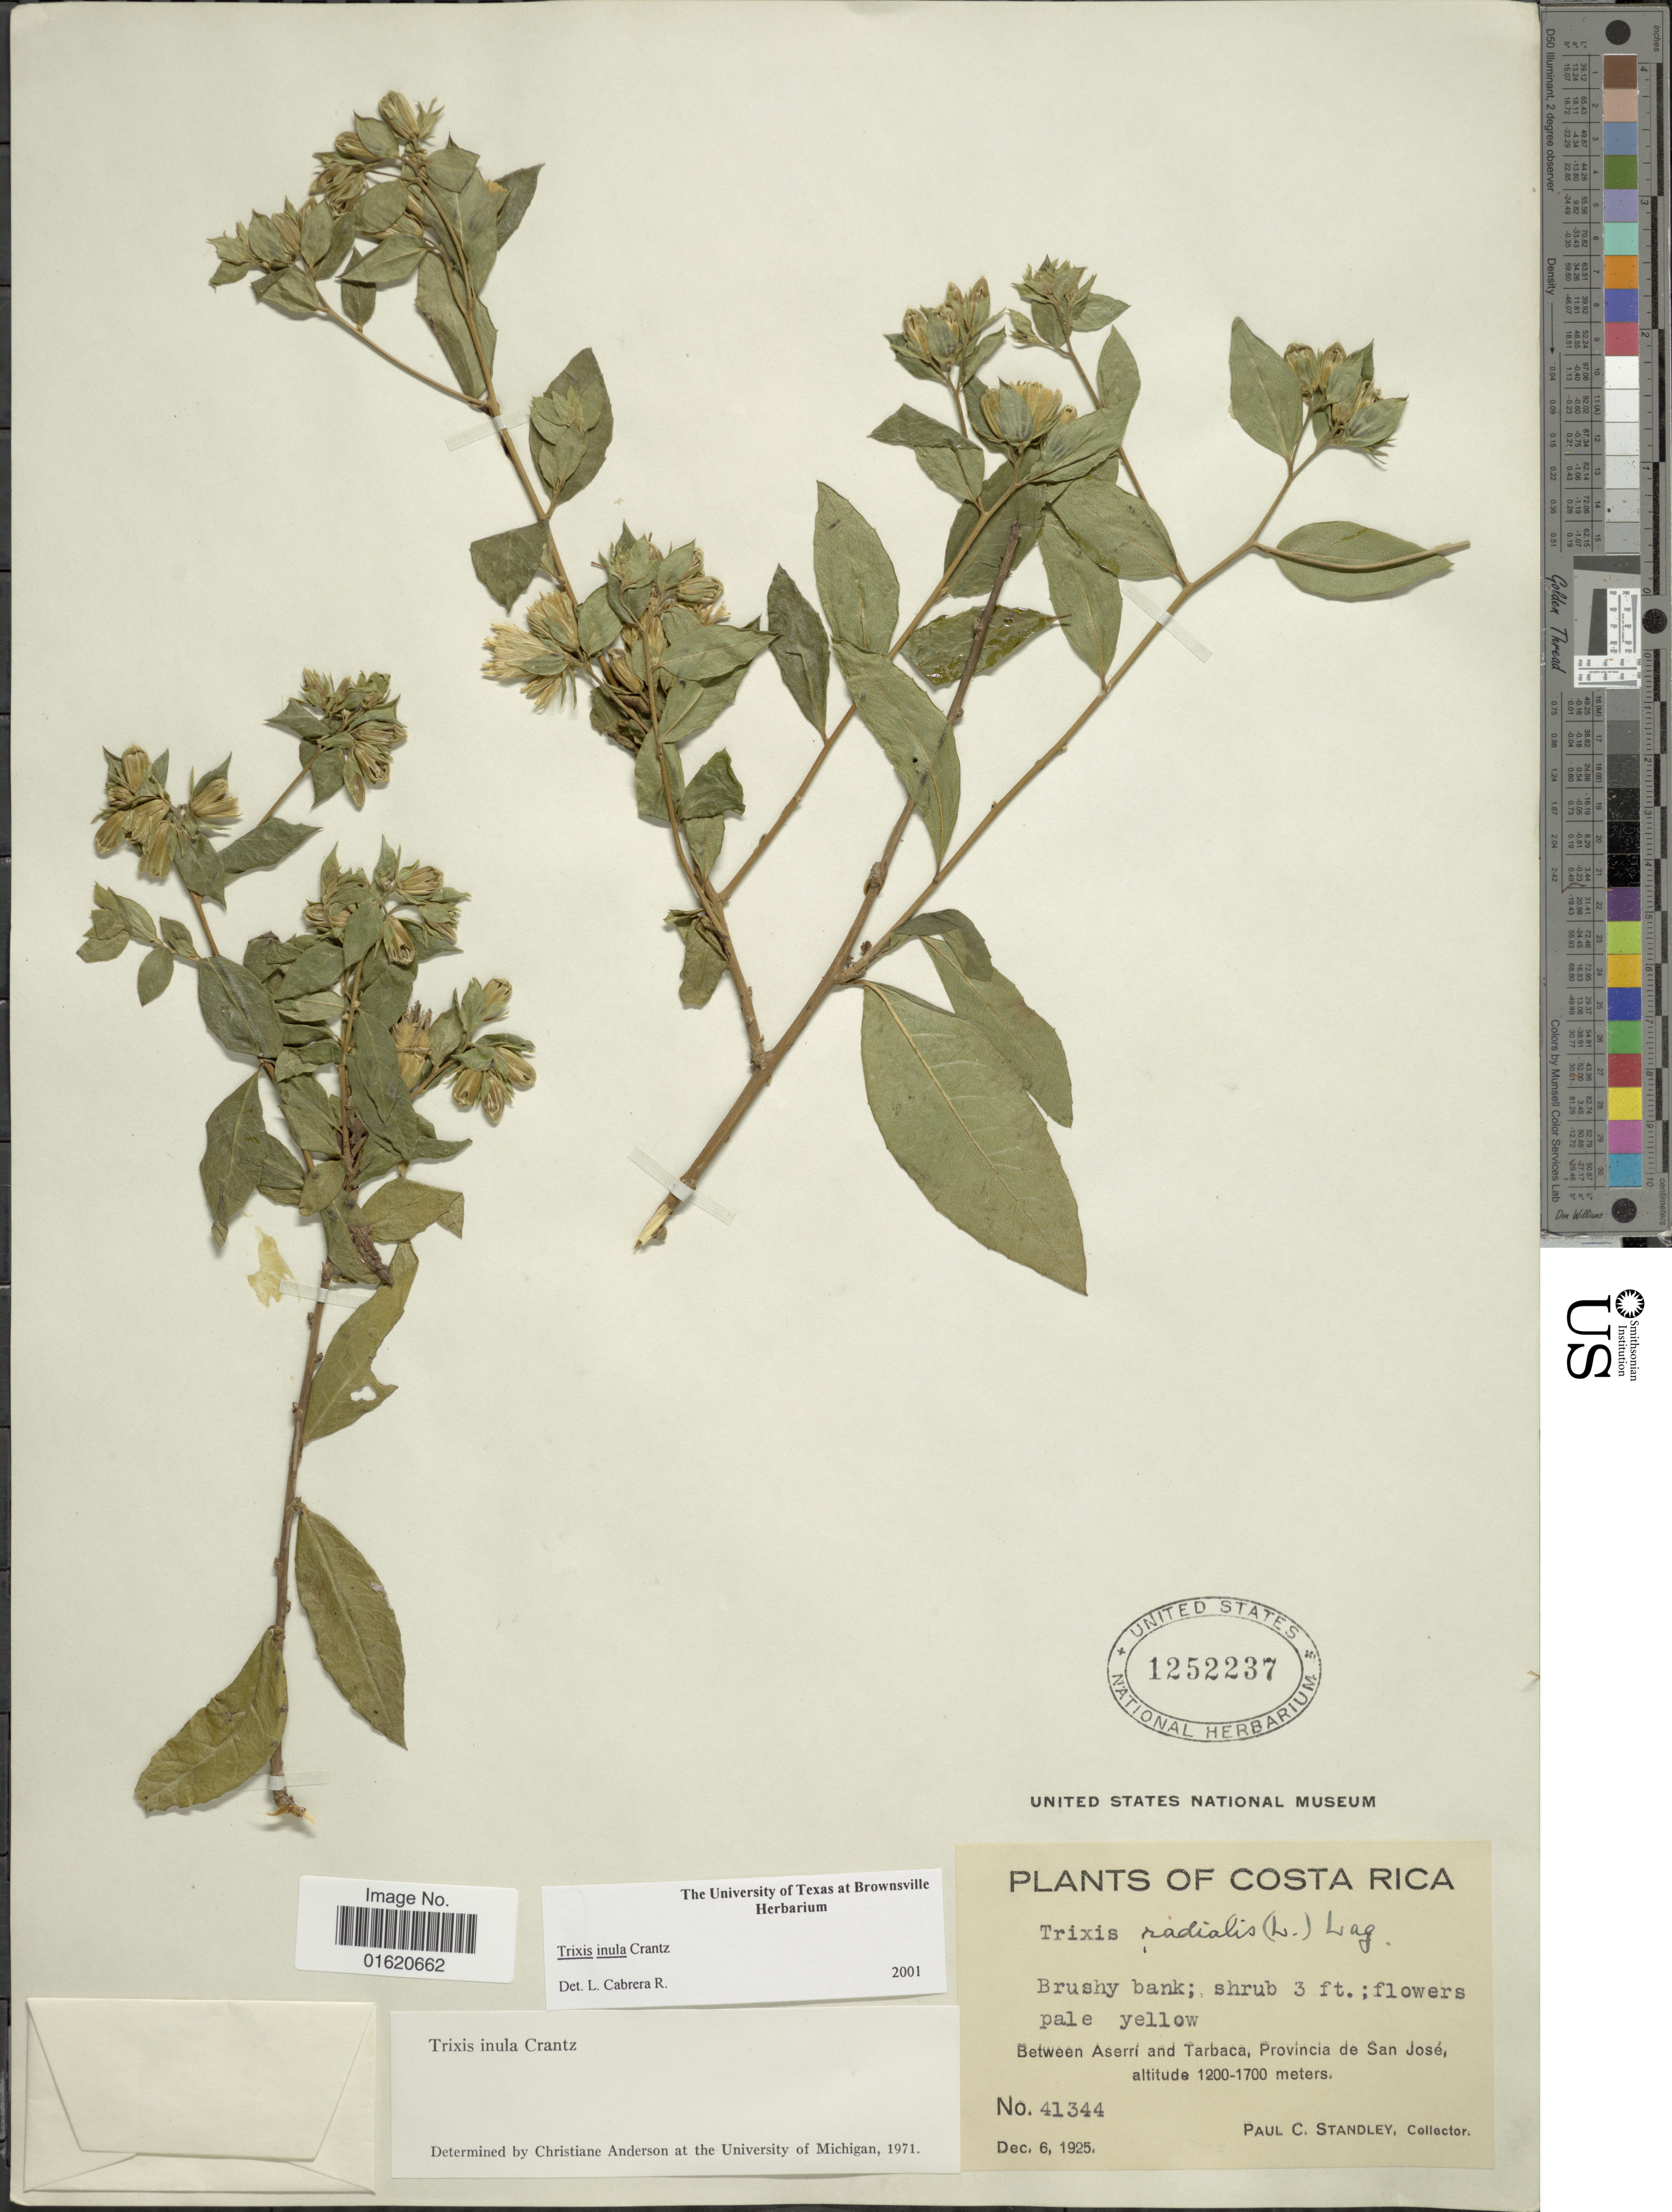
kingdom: Plantae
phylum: Tracheophyta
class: Magnoliopsida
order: Asterales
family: Asteraceae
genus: Trixis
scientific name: Trixis inula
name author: Crantz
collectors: P. C. Standley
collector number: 41344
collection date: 1925-12-06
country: Costa Rica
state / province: San José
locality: Brushy bank, between Aserrí and Tarbaca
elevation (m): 1200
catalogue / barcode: US 1252237